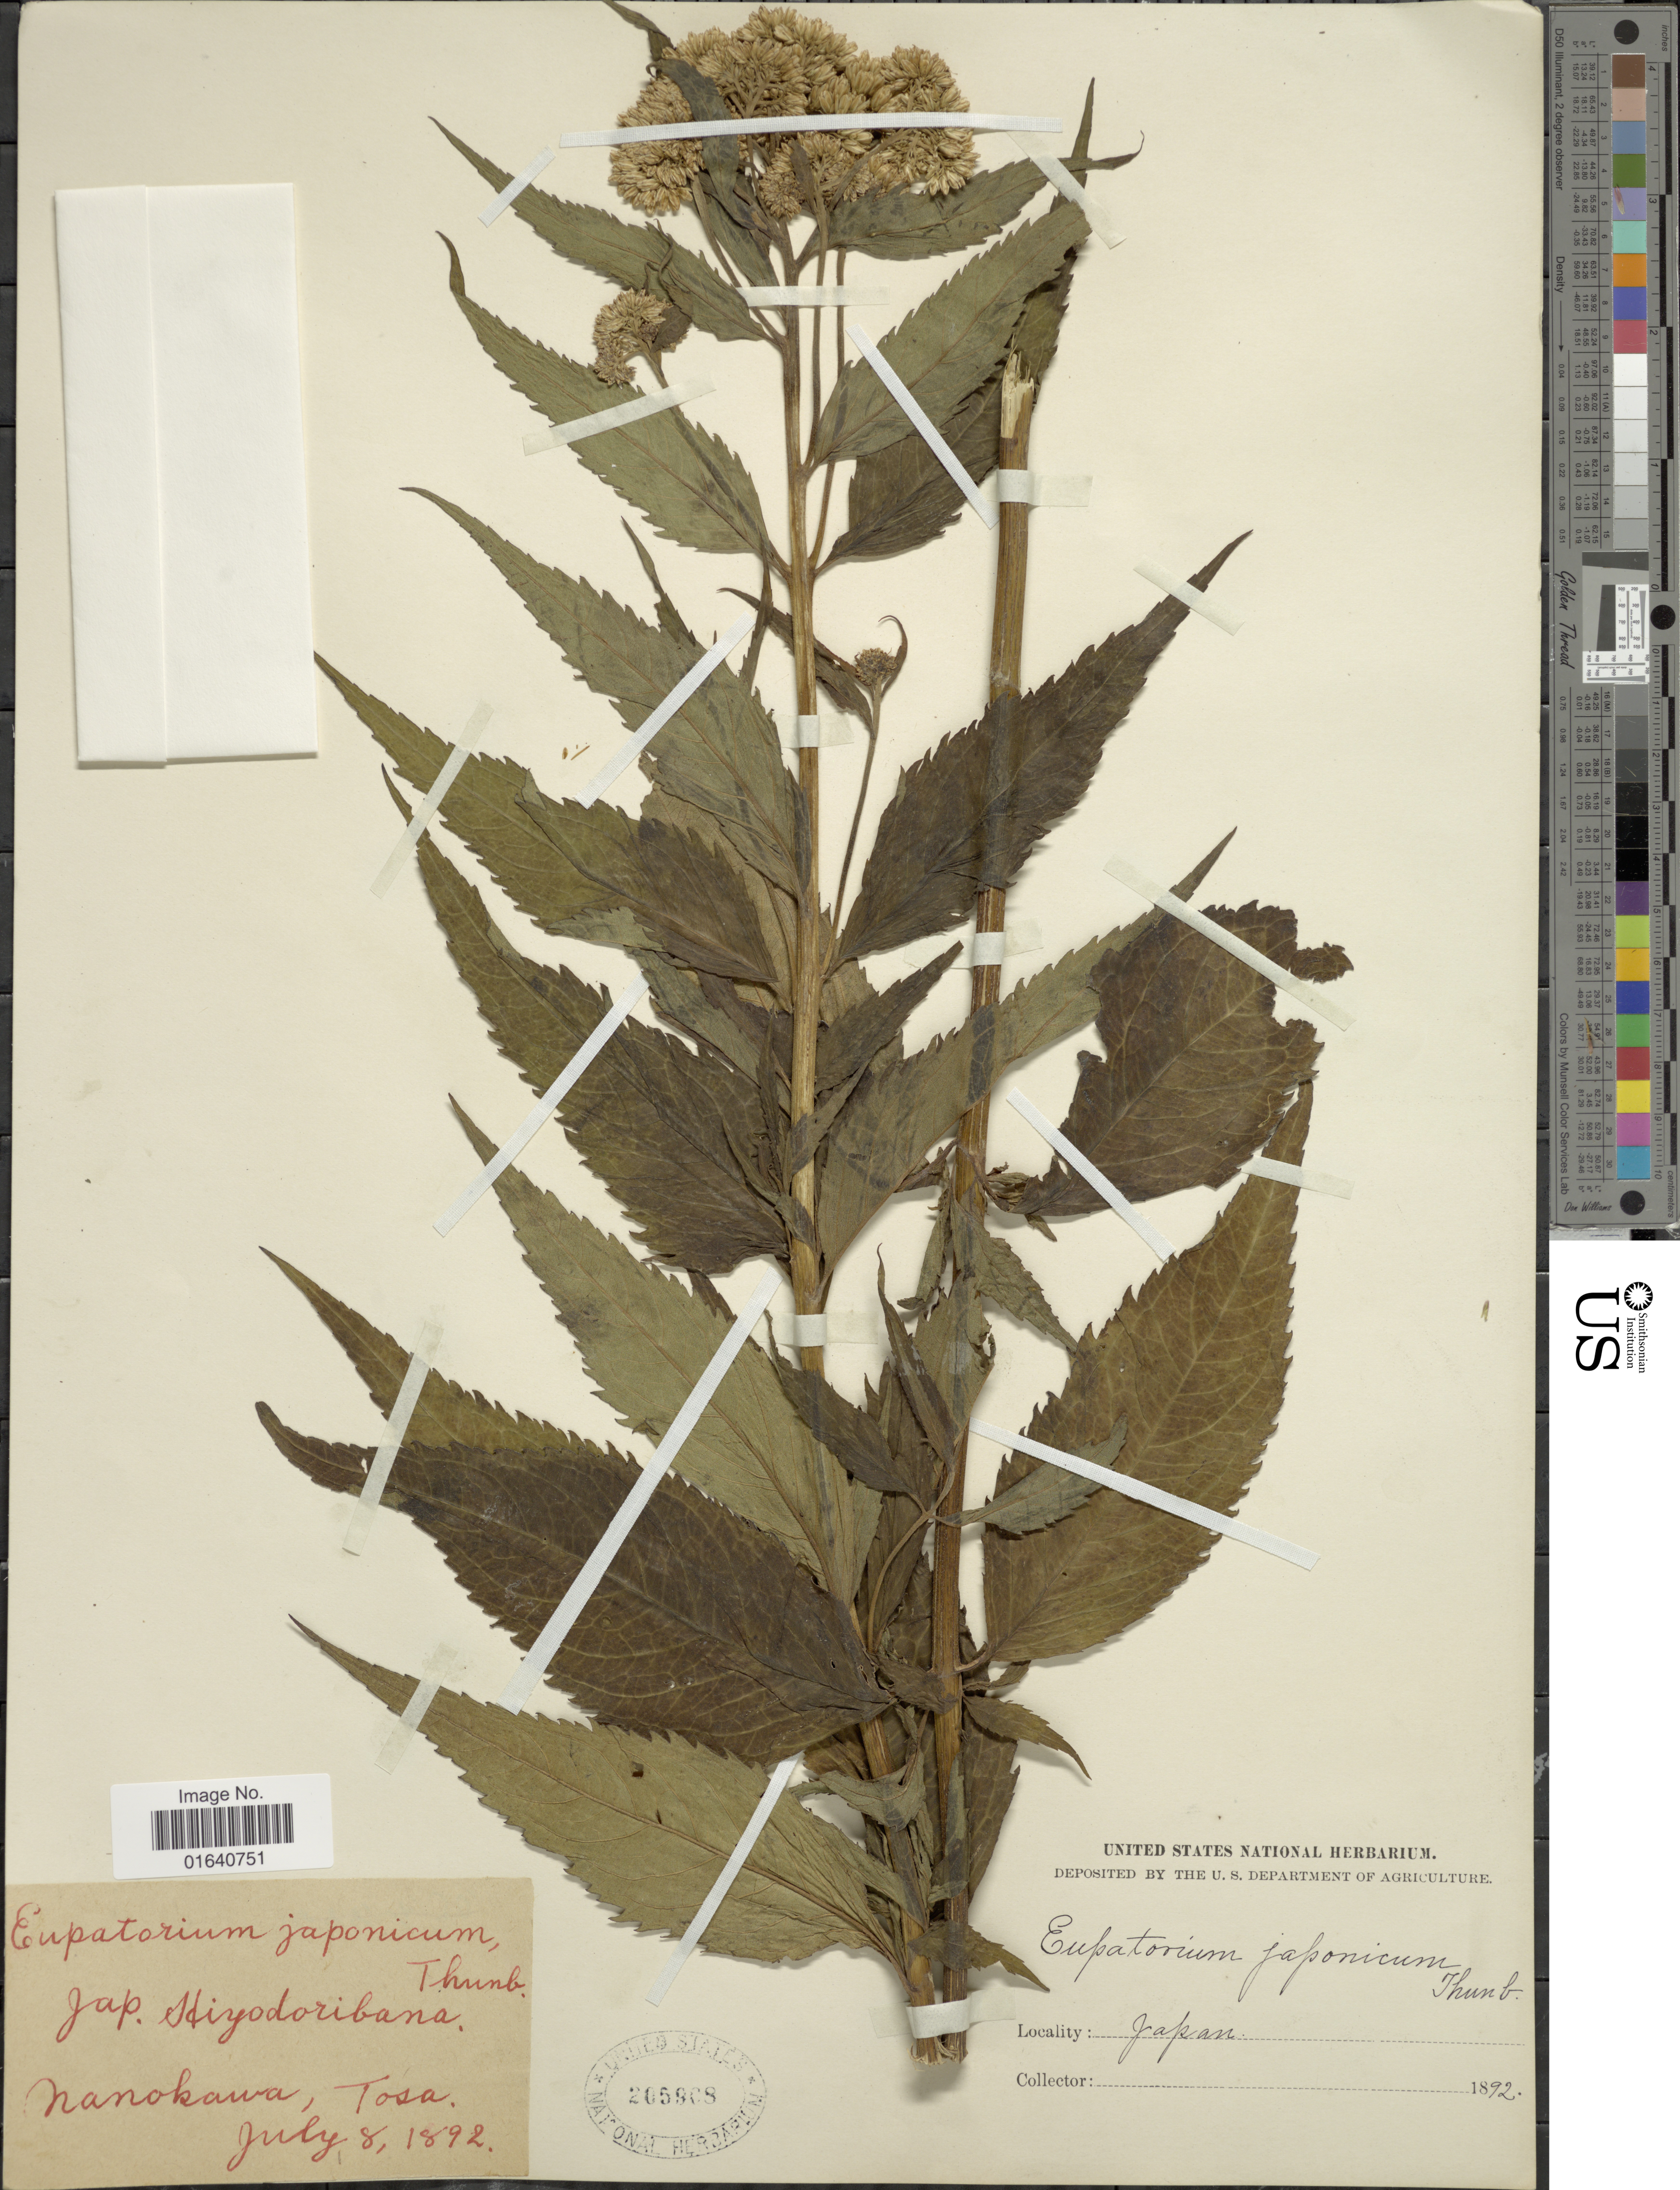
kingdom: Plantae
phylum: Tracheophyta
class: Magnoliopsida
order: Asterales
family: Asteraceae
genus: Eupatorium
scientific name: Eupatorium japonicum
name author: Thunb.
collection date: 1892-07-08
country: Japan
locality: Hiyodoribana, Nanokawa, Tosa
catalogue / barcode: US 205968